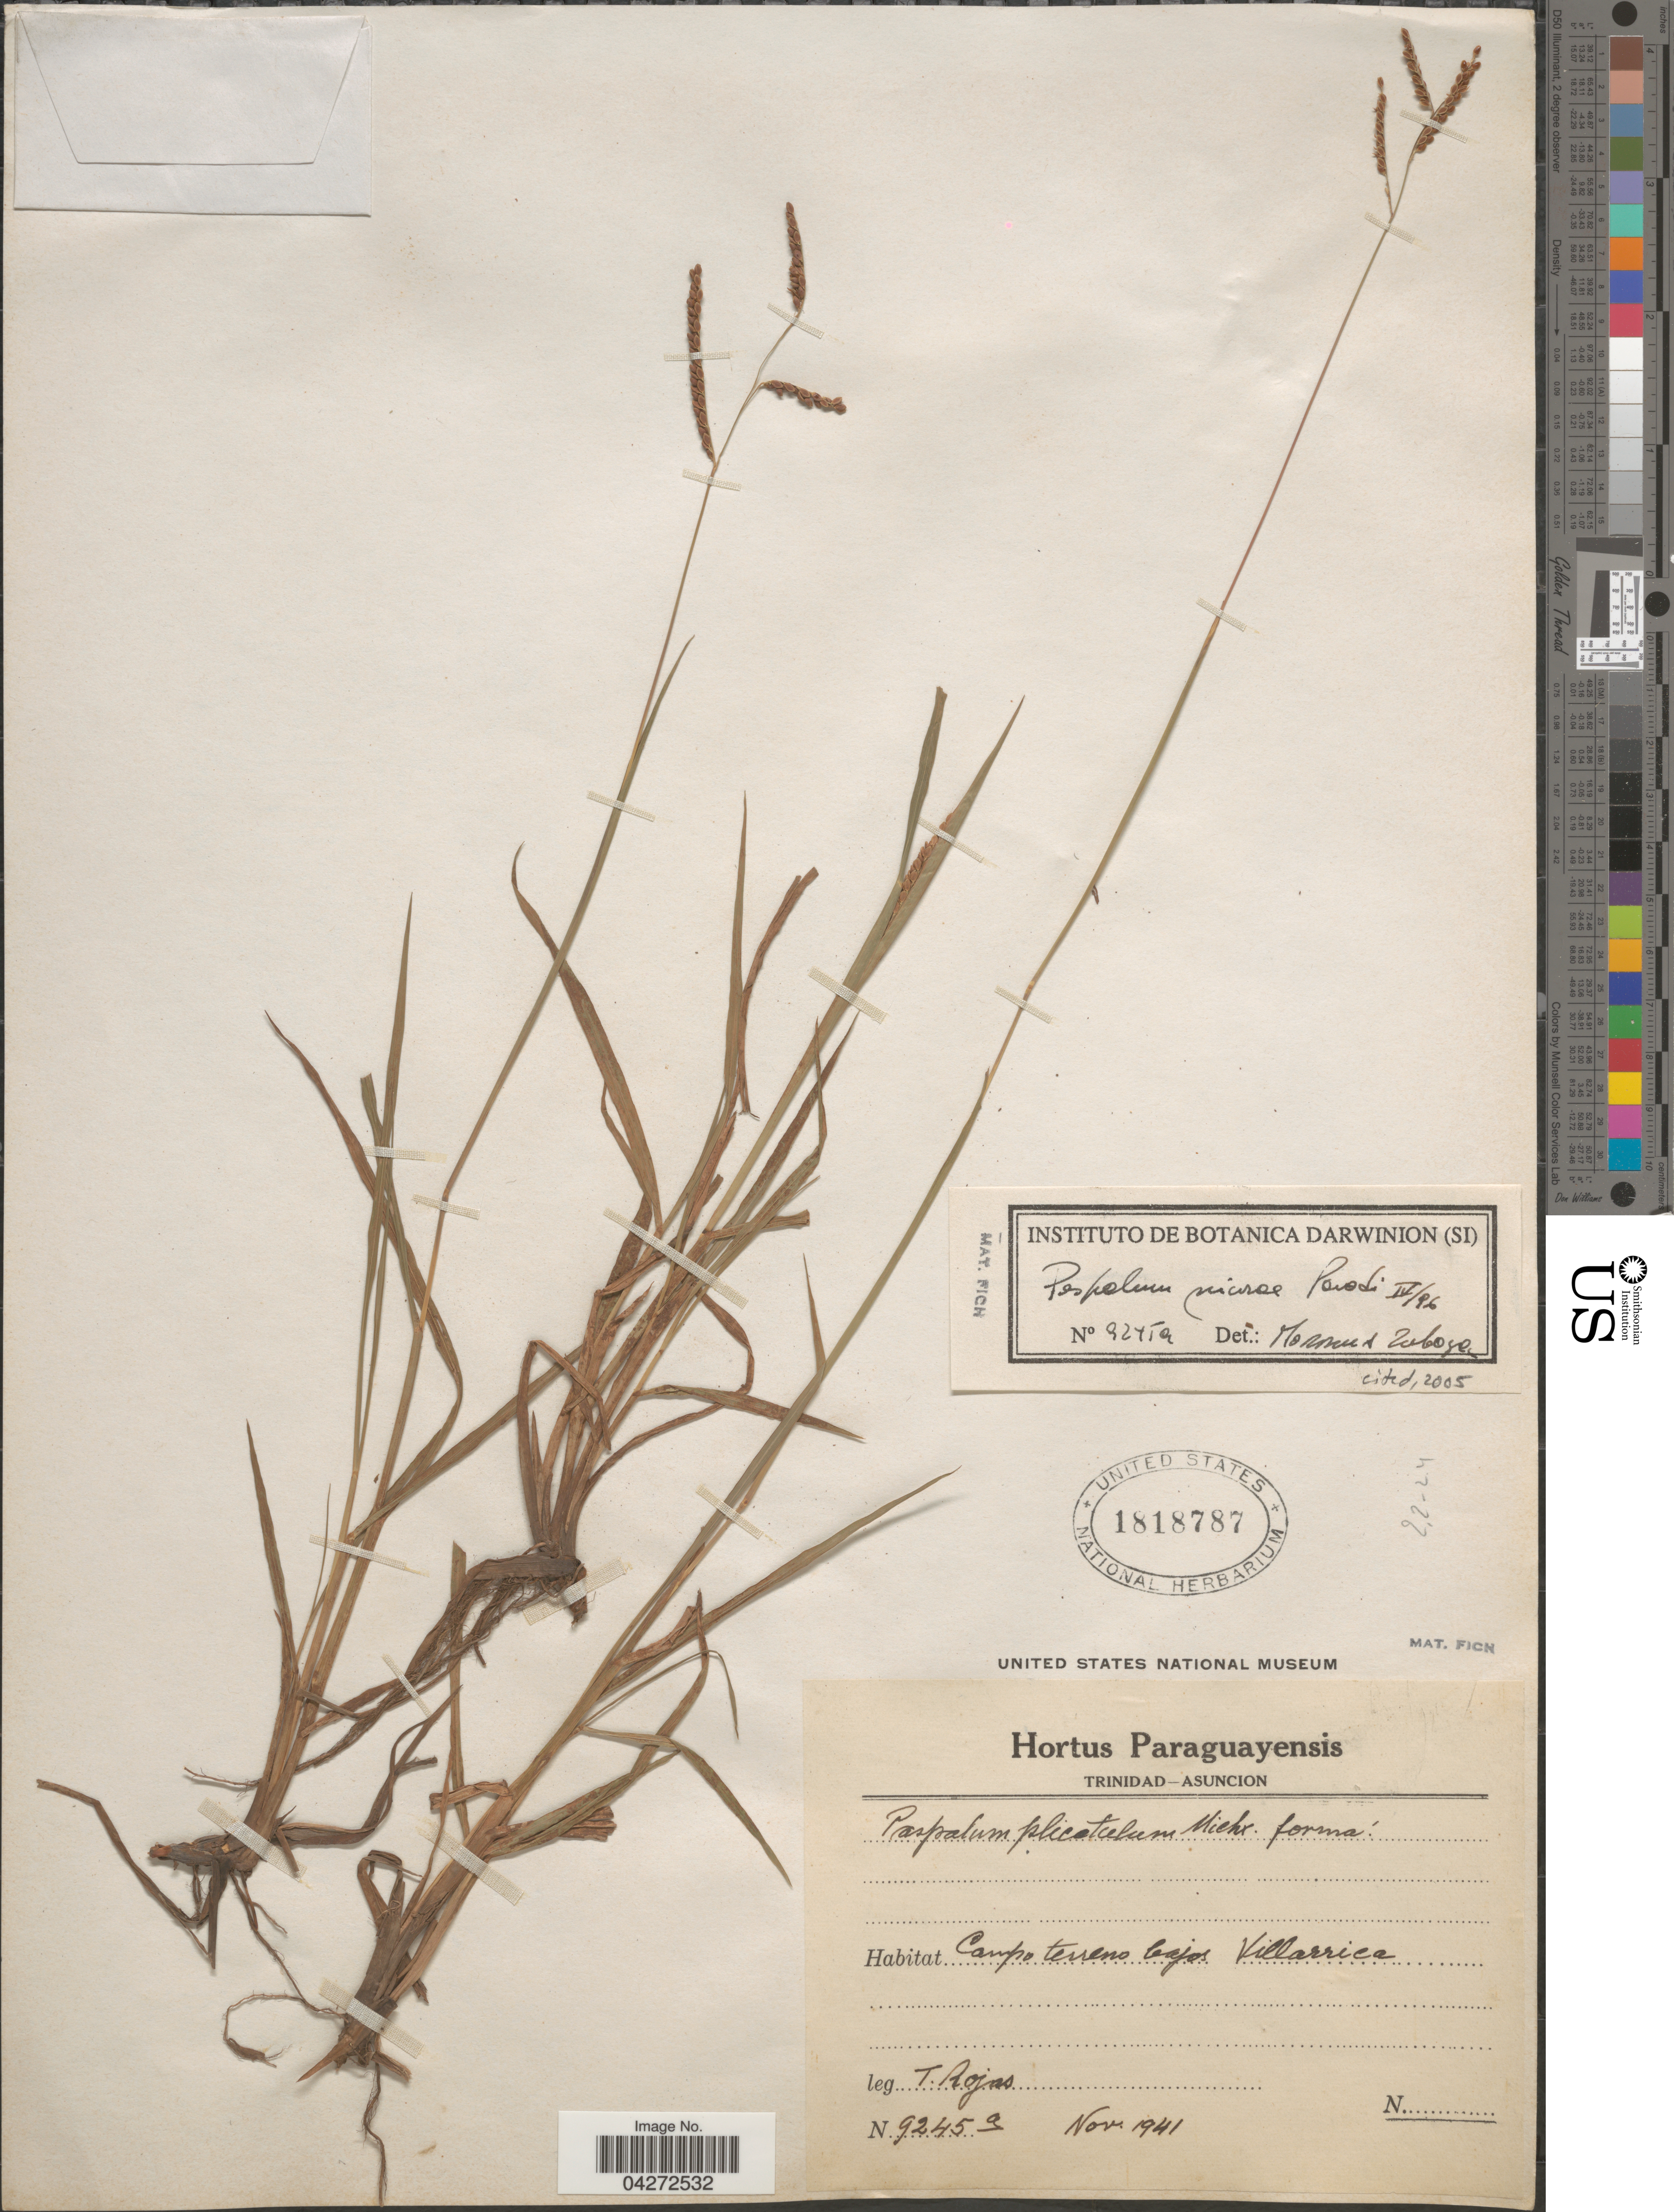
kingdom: Plantae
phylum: Tracheophyta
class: Liliopsida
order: Poales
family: Poaceae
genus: Paspalum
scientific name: Paspalum nicorae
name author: Parodi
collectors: T. Rojas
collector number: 9245a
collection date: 1941-11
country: Paraguay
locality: Campo terreno bajos Villarrica.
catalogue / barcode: US 1818787